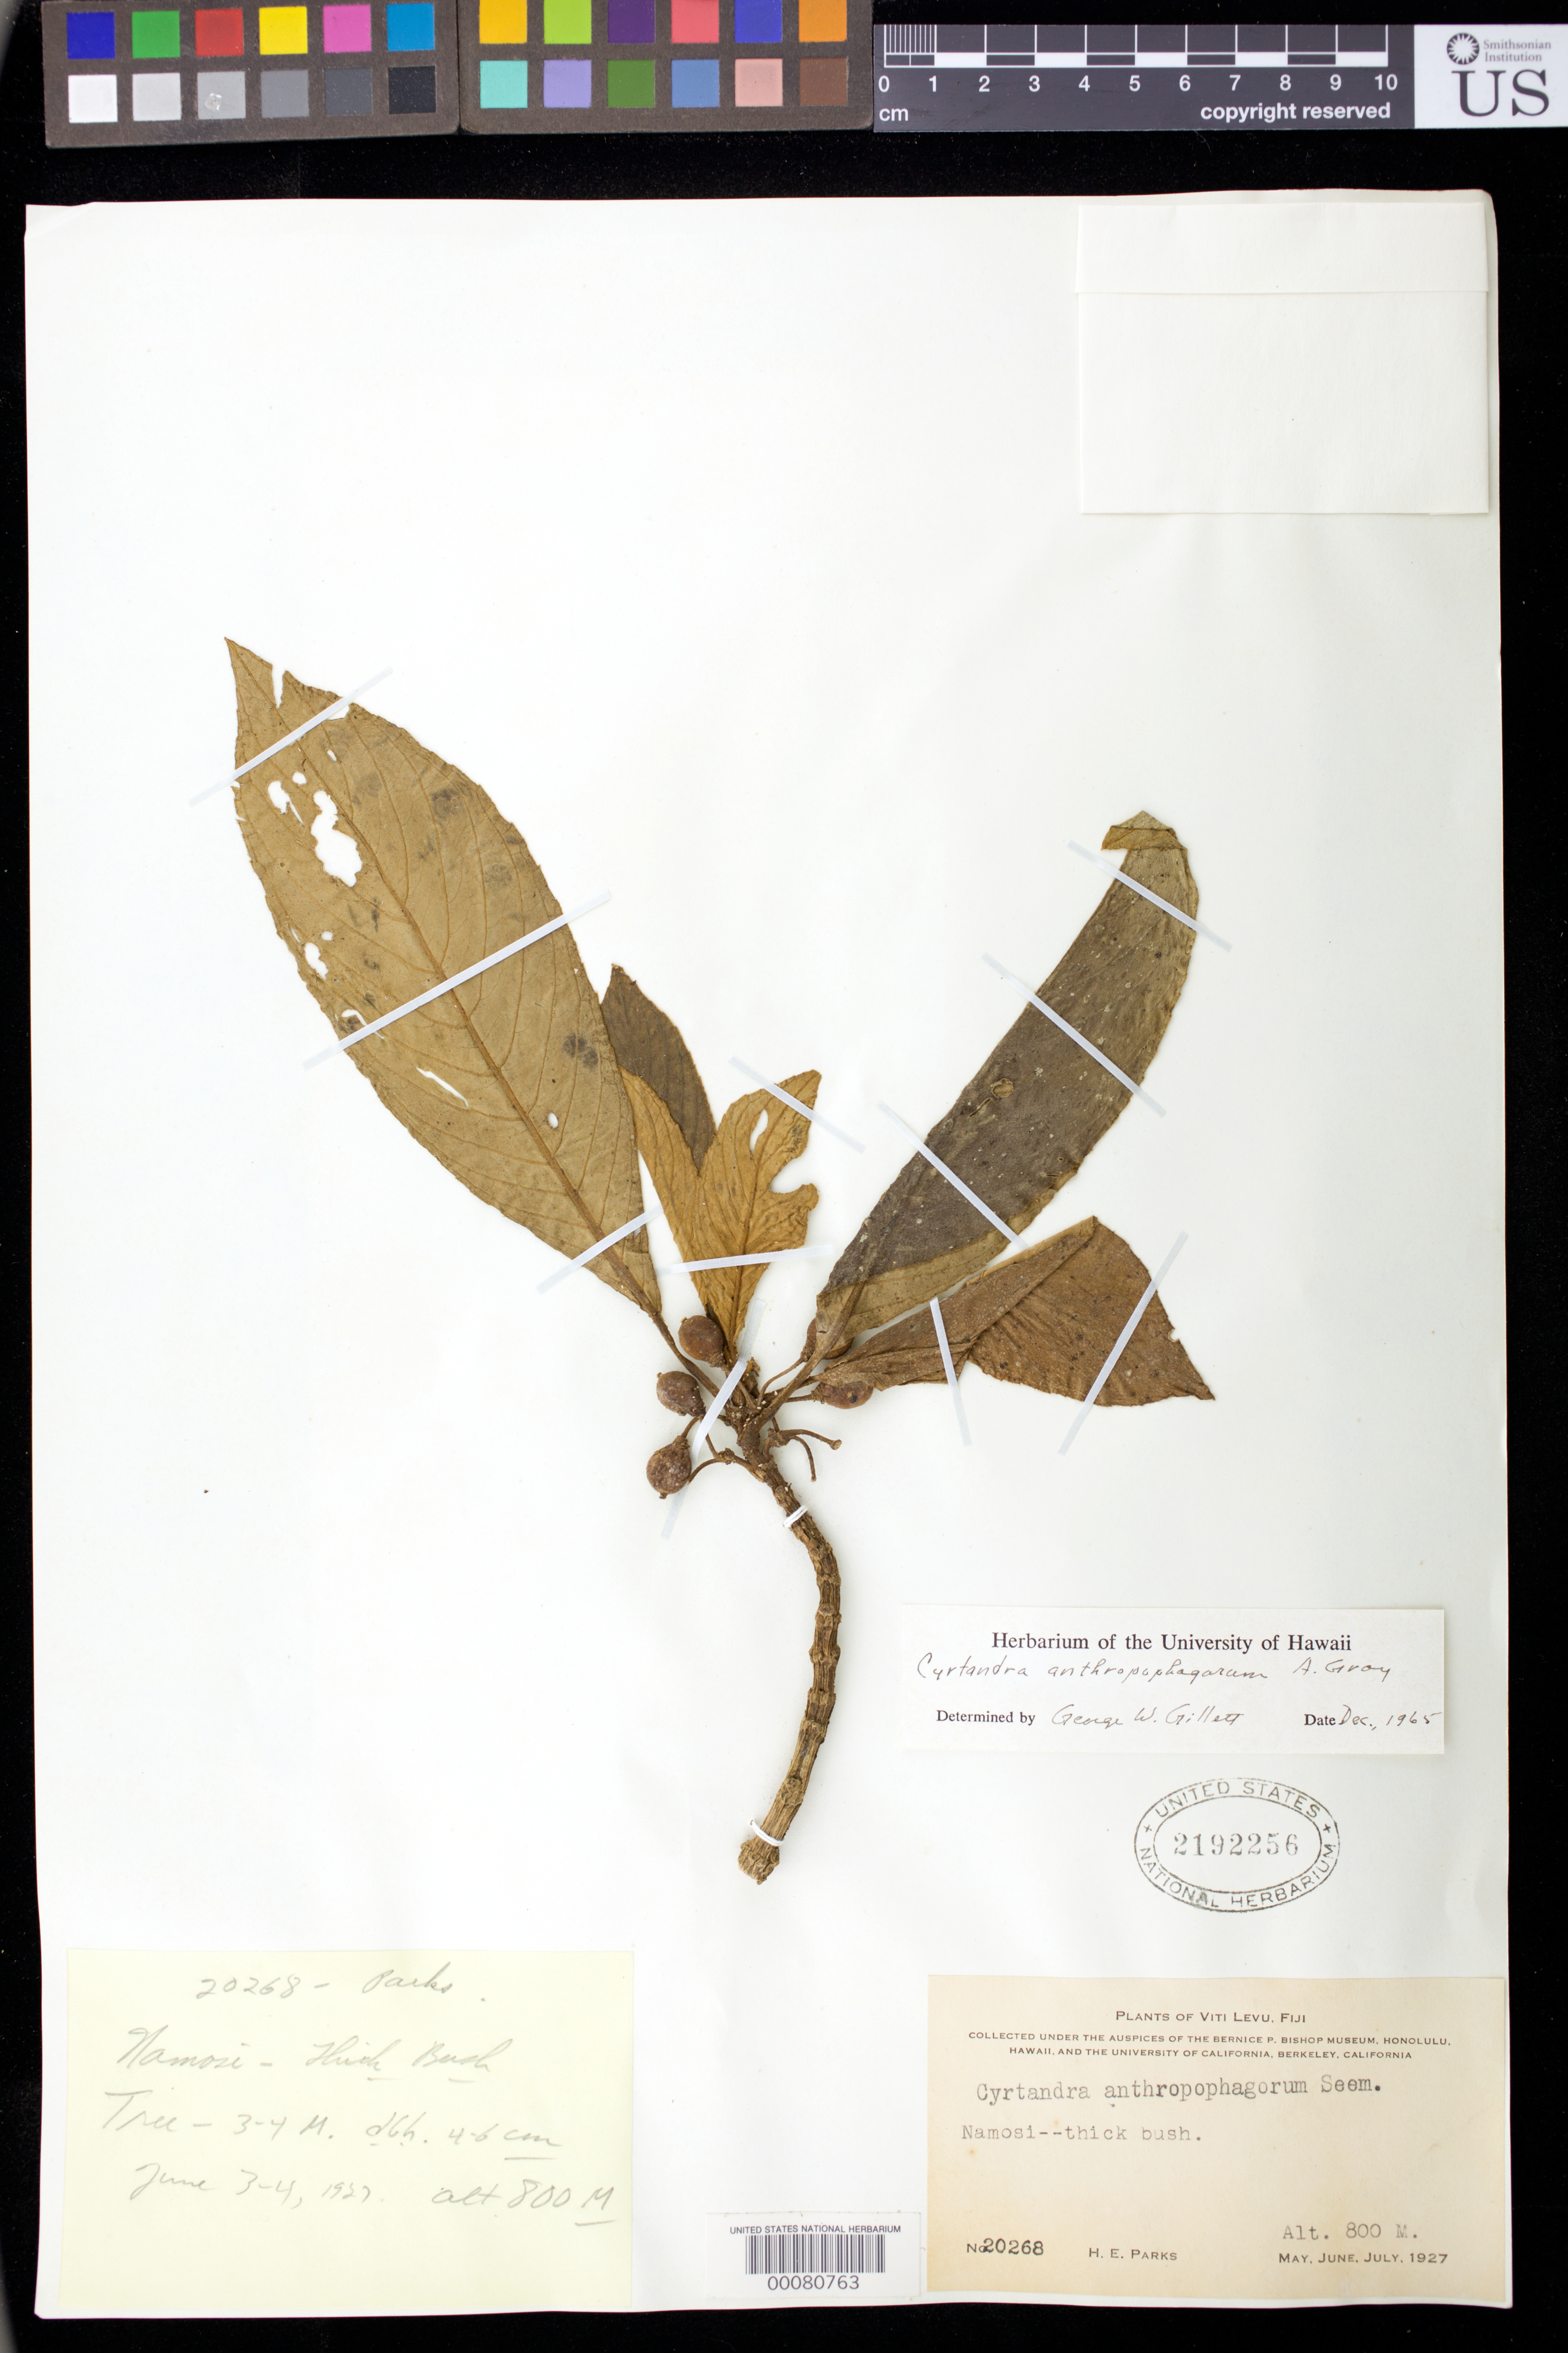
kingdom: Plantae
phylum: Tracheophyta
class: Magnoliopsida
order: Lamiales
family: Gesneriaceae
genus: Cyrtandra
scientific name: Cyrtandra anthropophagorum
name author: Seem. ex A. Gray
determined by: Gillett, G. W.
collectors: H. E. Parks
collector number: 20268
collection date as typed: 03-04 Jun 1927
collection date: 1927-06-03/1927-06-04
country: Fiji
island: Viti Levu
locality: Namosi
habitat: Thick bush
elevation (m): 800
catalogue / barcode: US 2192256